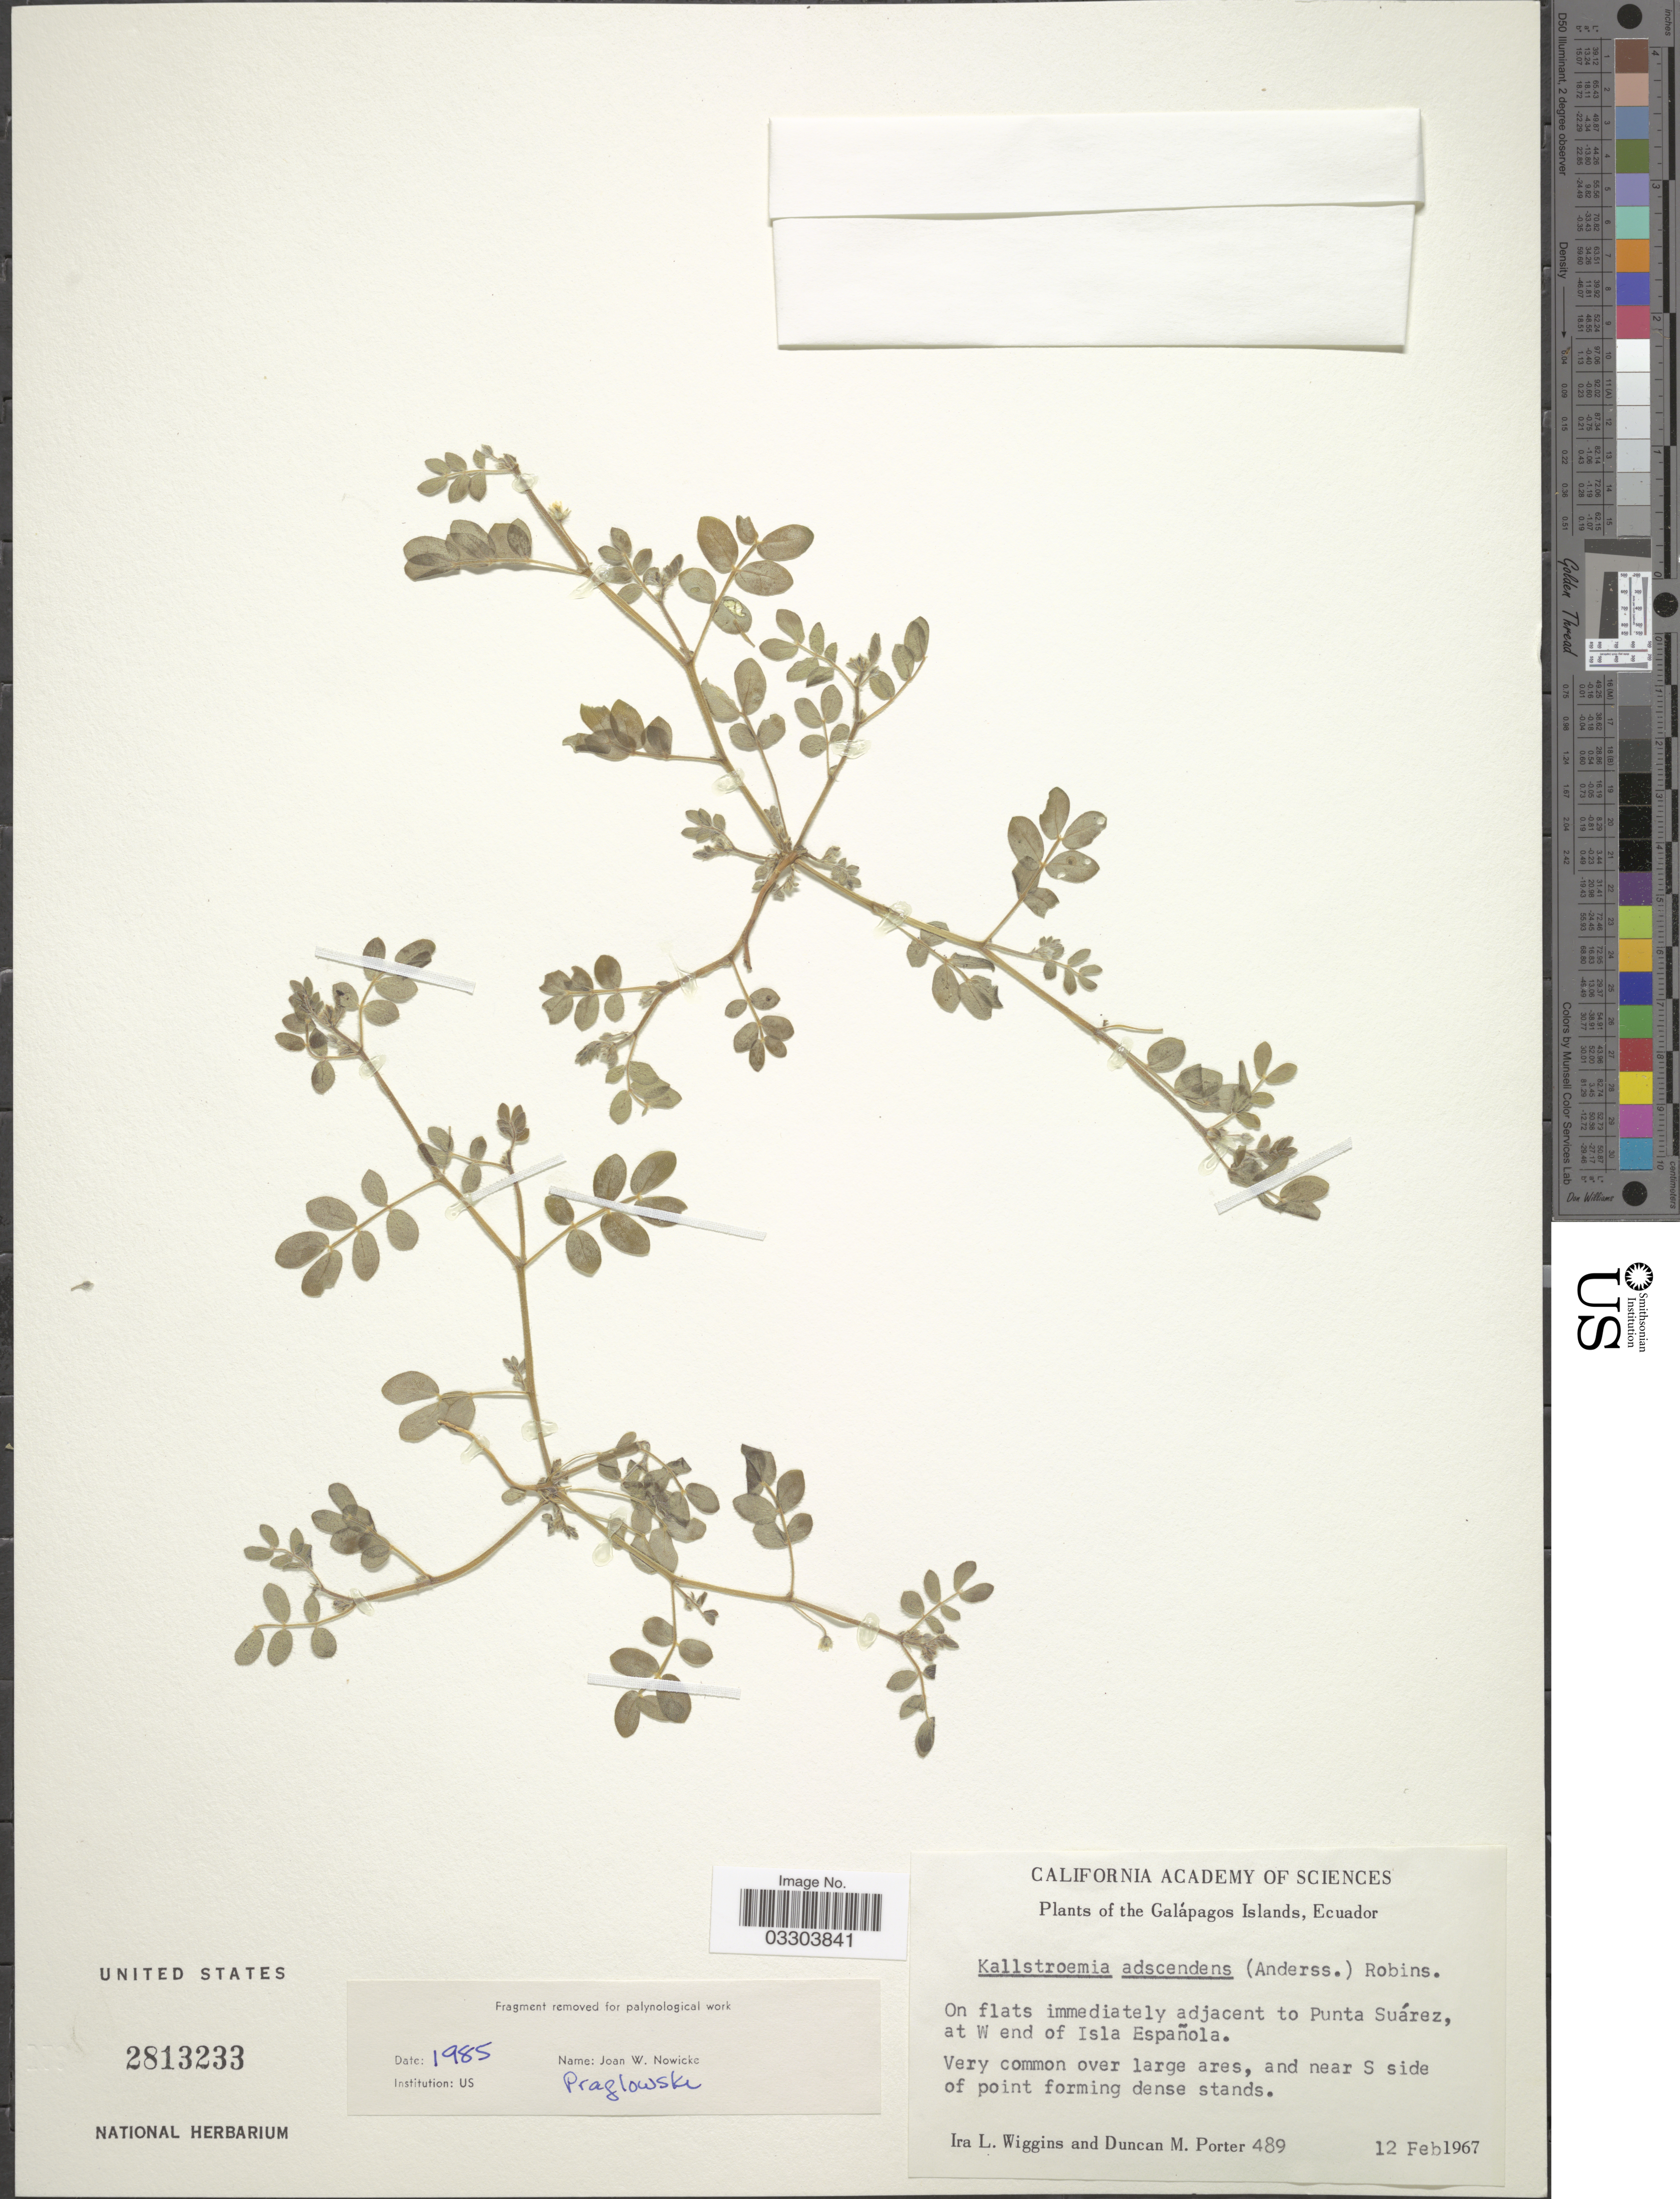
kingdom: Plantae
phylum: Tracheophyta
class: Magnoliopsida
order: Zygophyllales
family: Zygophyllaceae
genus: Kallstroemia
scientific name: Kallstroemia adscendens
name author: B.L. Rob.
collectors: I. L. Wiggins & D. M. Porter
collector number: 489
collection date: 1967-02-12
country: Ecuador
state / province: Colón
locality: The Galápagos Islands. On flats immediately adjacent to Punta Suárez, at W end of Isla Española.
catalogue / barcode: US 2813233